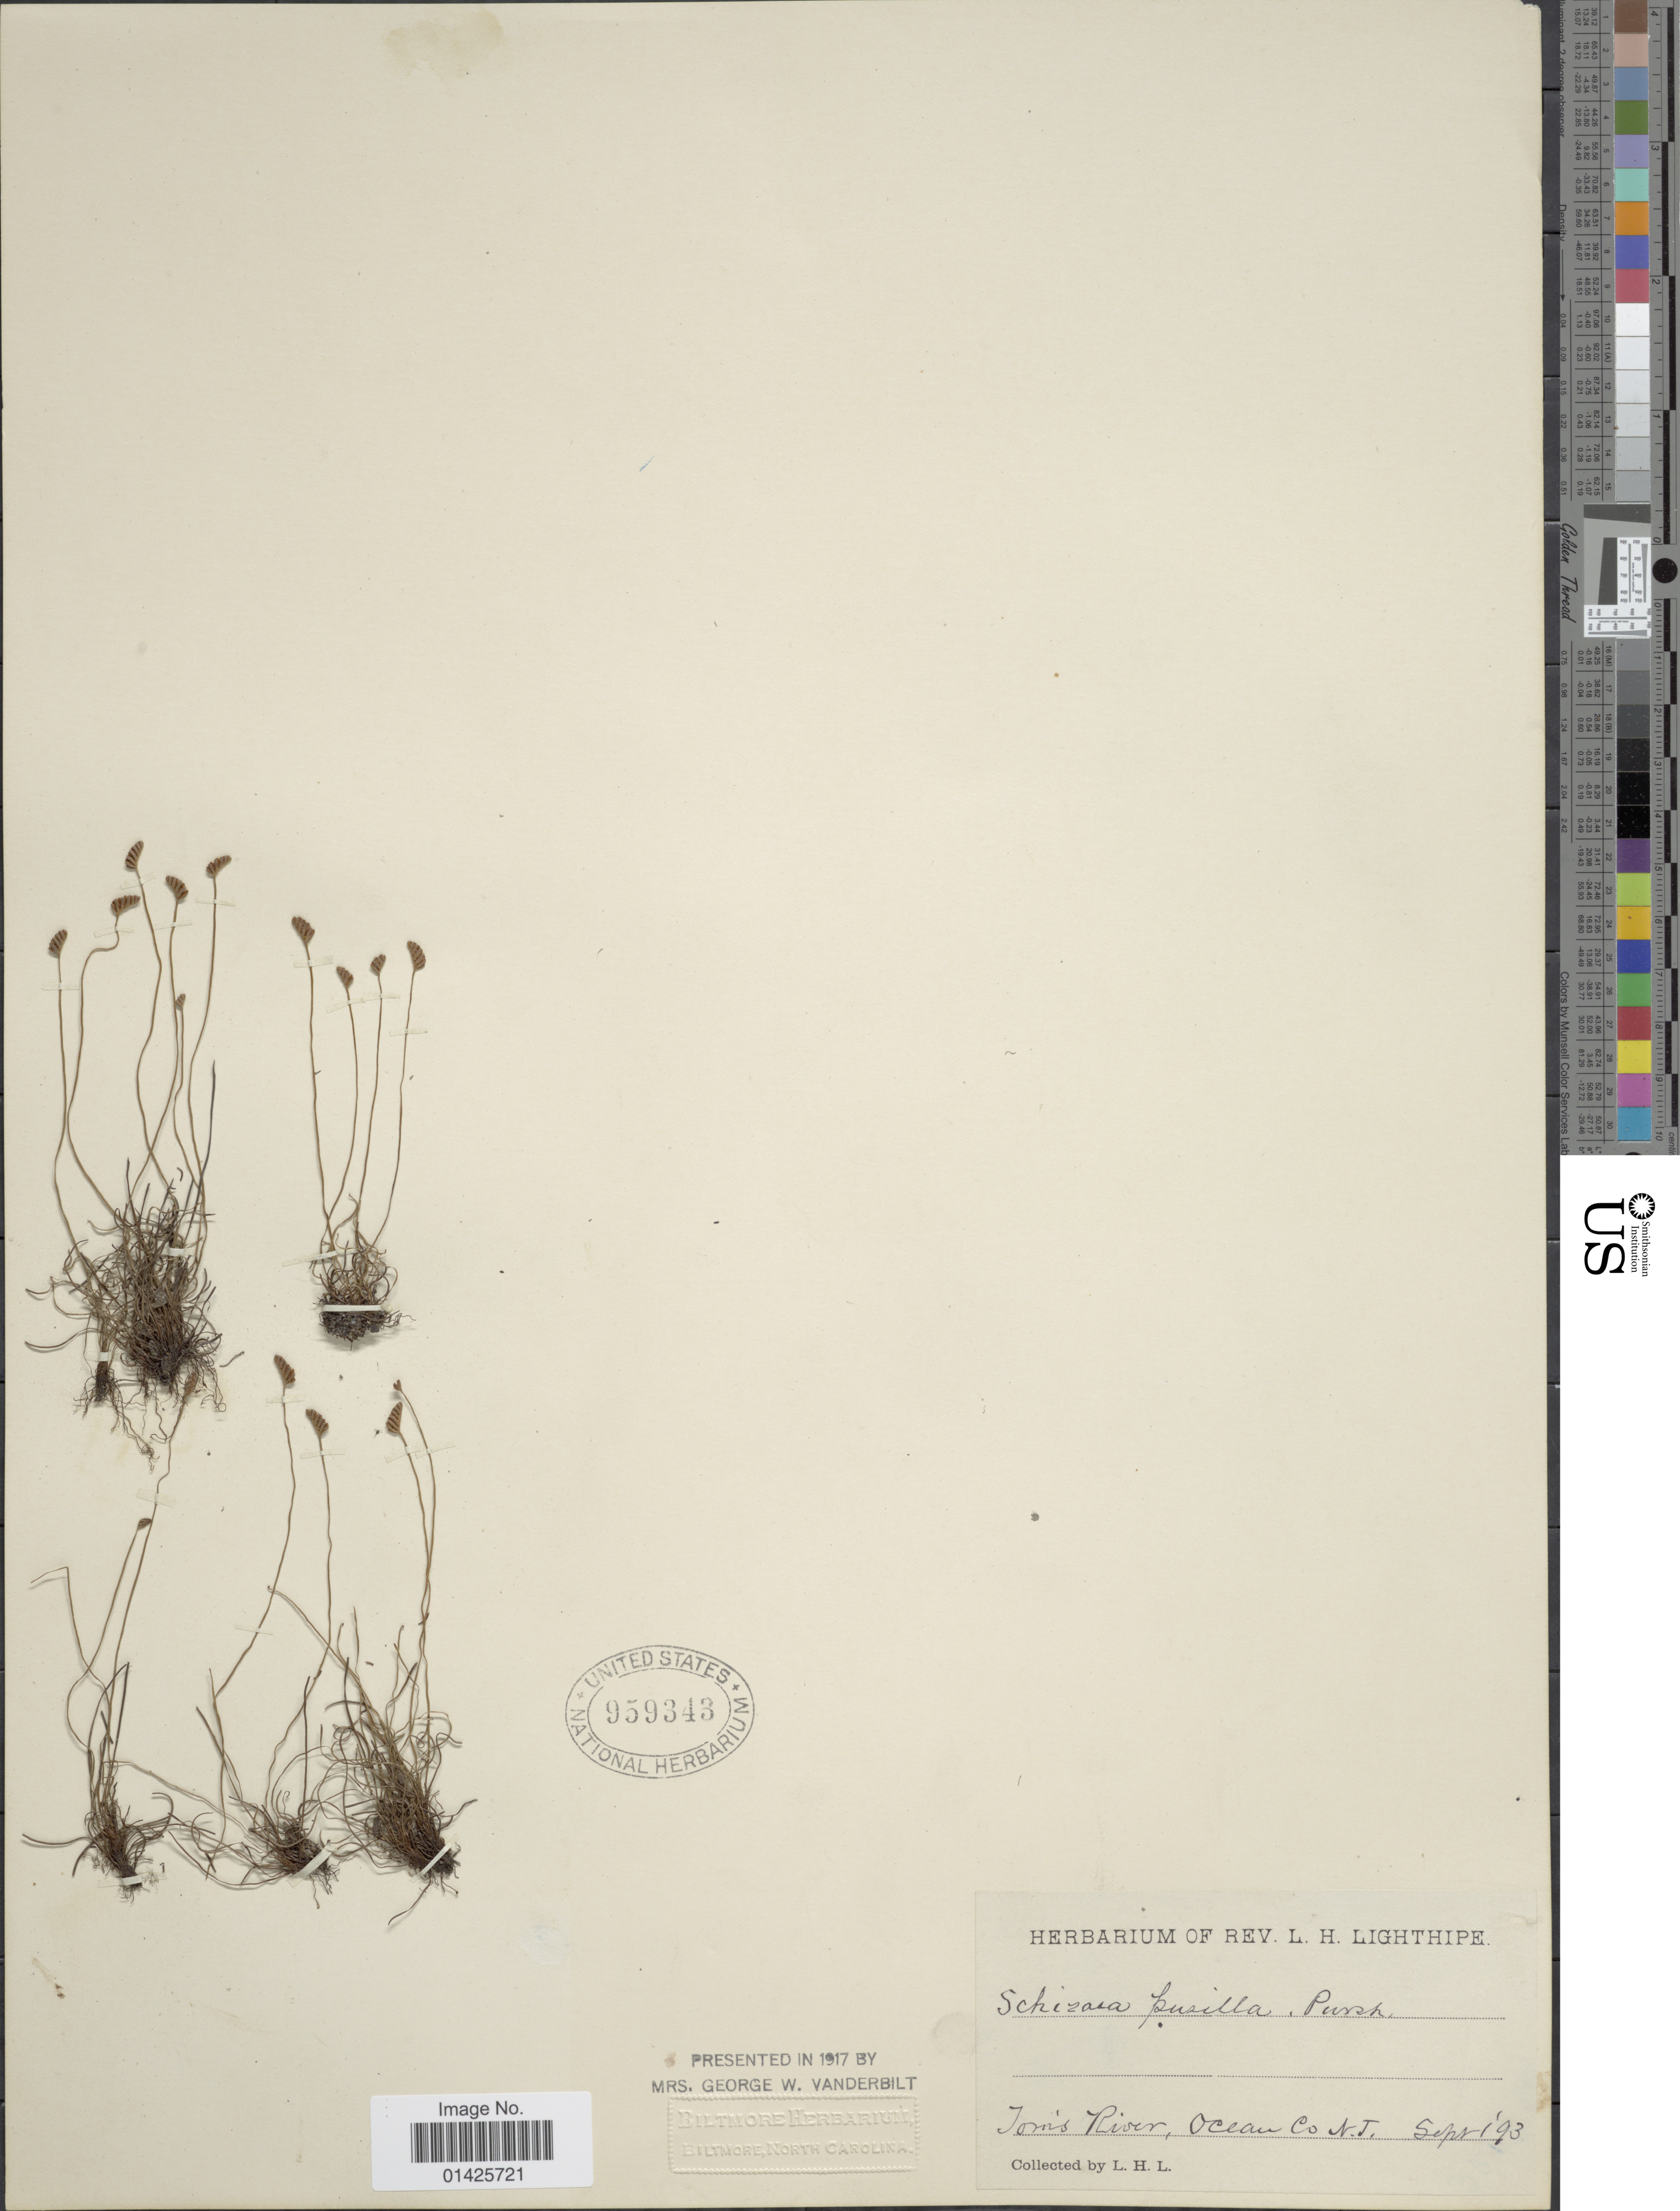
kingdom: Plantae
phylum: Tracheophyta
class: Polypodiopsida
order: Schizaeales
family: Schizaeaceae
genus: Schizaea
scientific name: Schizaea pusilla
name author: Pursh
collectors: L. H. Lighthipe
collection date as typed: Transcribed d/m/y: /9/93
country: United States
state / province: New Jersey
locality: Tom's River, Ocean Co.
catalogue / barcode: US 959343